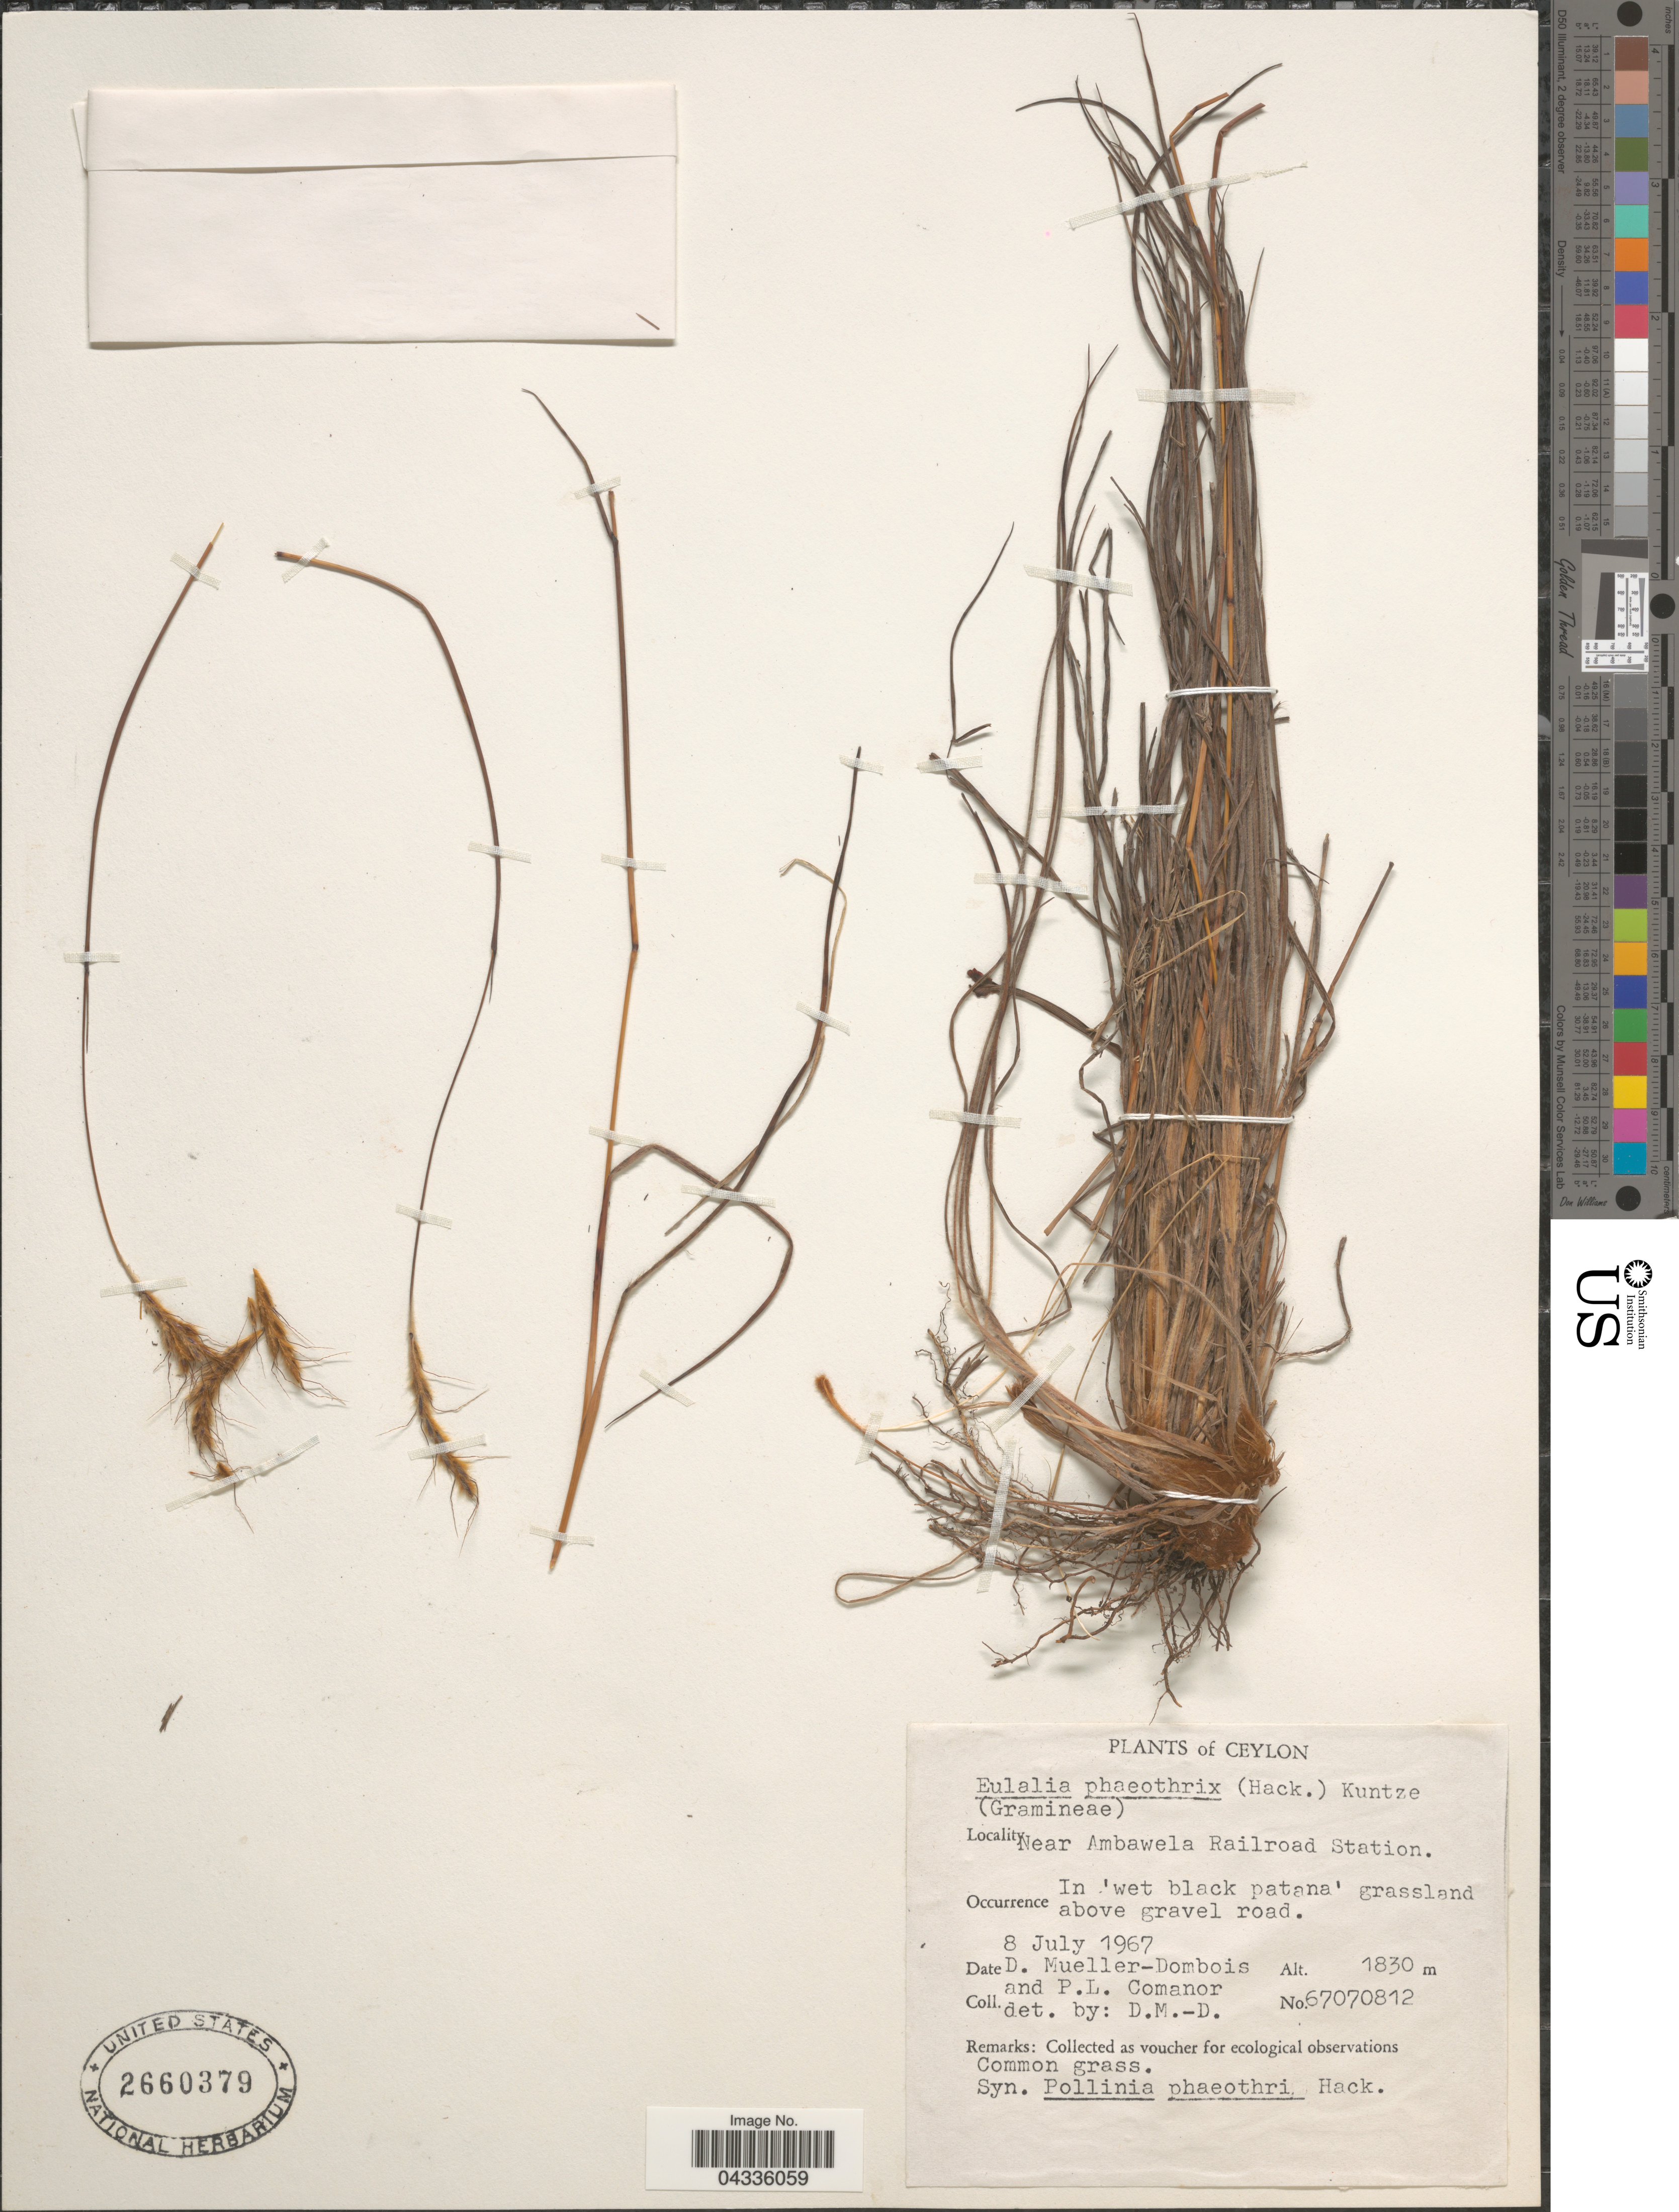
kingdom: Plantae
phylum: Tracheophyta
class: Liliopsida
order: Poales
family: Poaceae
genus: Eulalia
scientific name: Eulalia phaeothrix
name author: (Hack.) Kuntze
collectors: D. Mueller-Dombois & P. Comanor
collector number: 67070812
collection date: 1967-07-08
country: Sri Lanka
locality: Ceylon. Near Ambawela Railroad Station.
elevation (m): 1830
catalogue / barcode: US 2660379